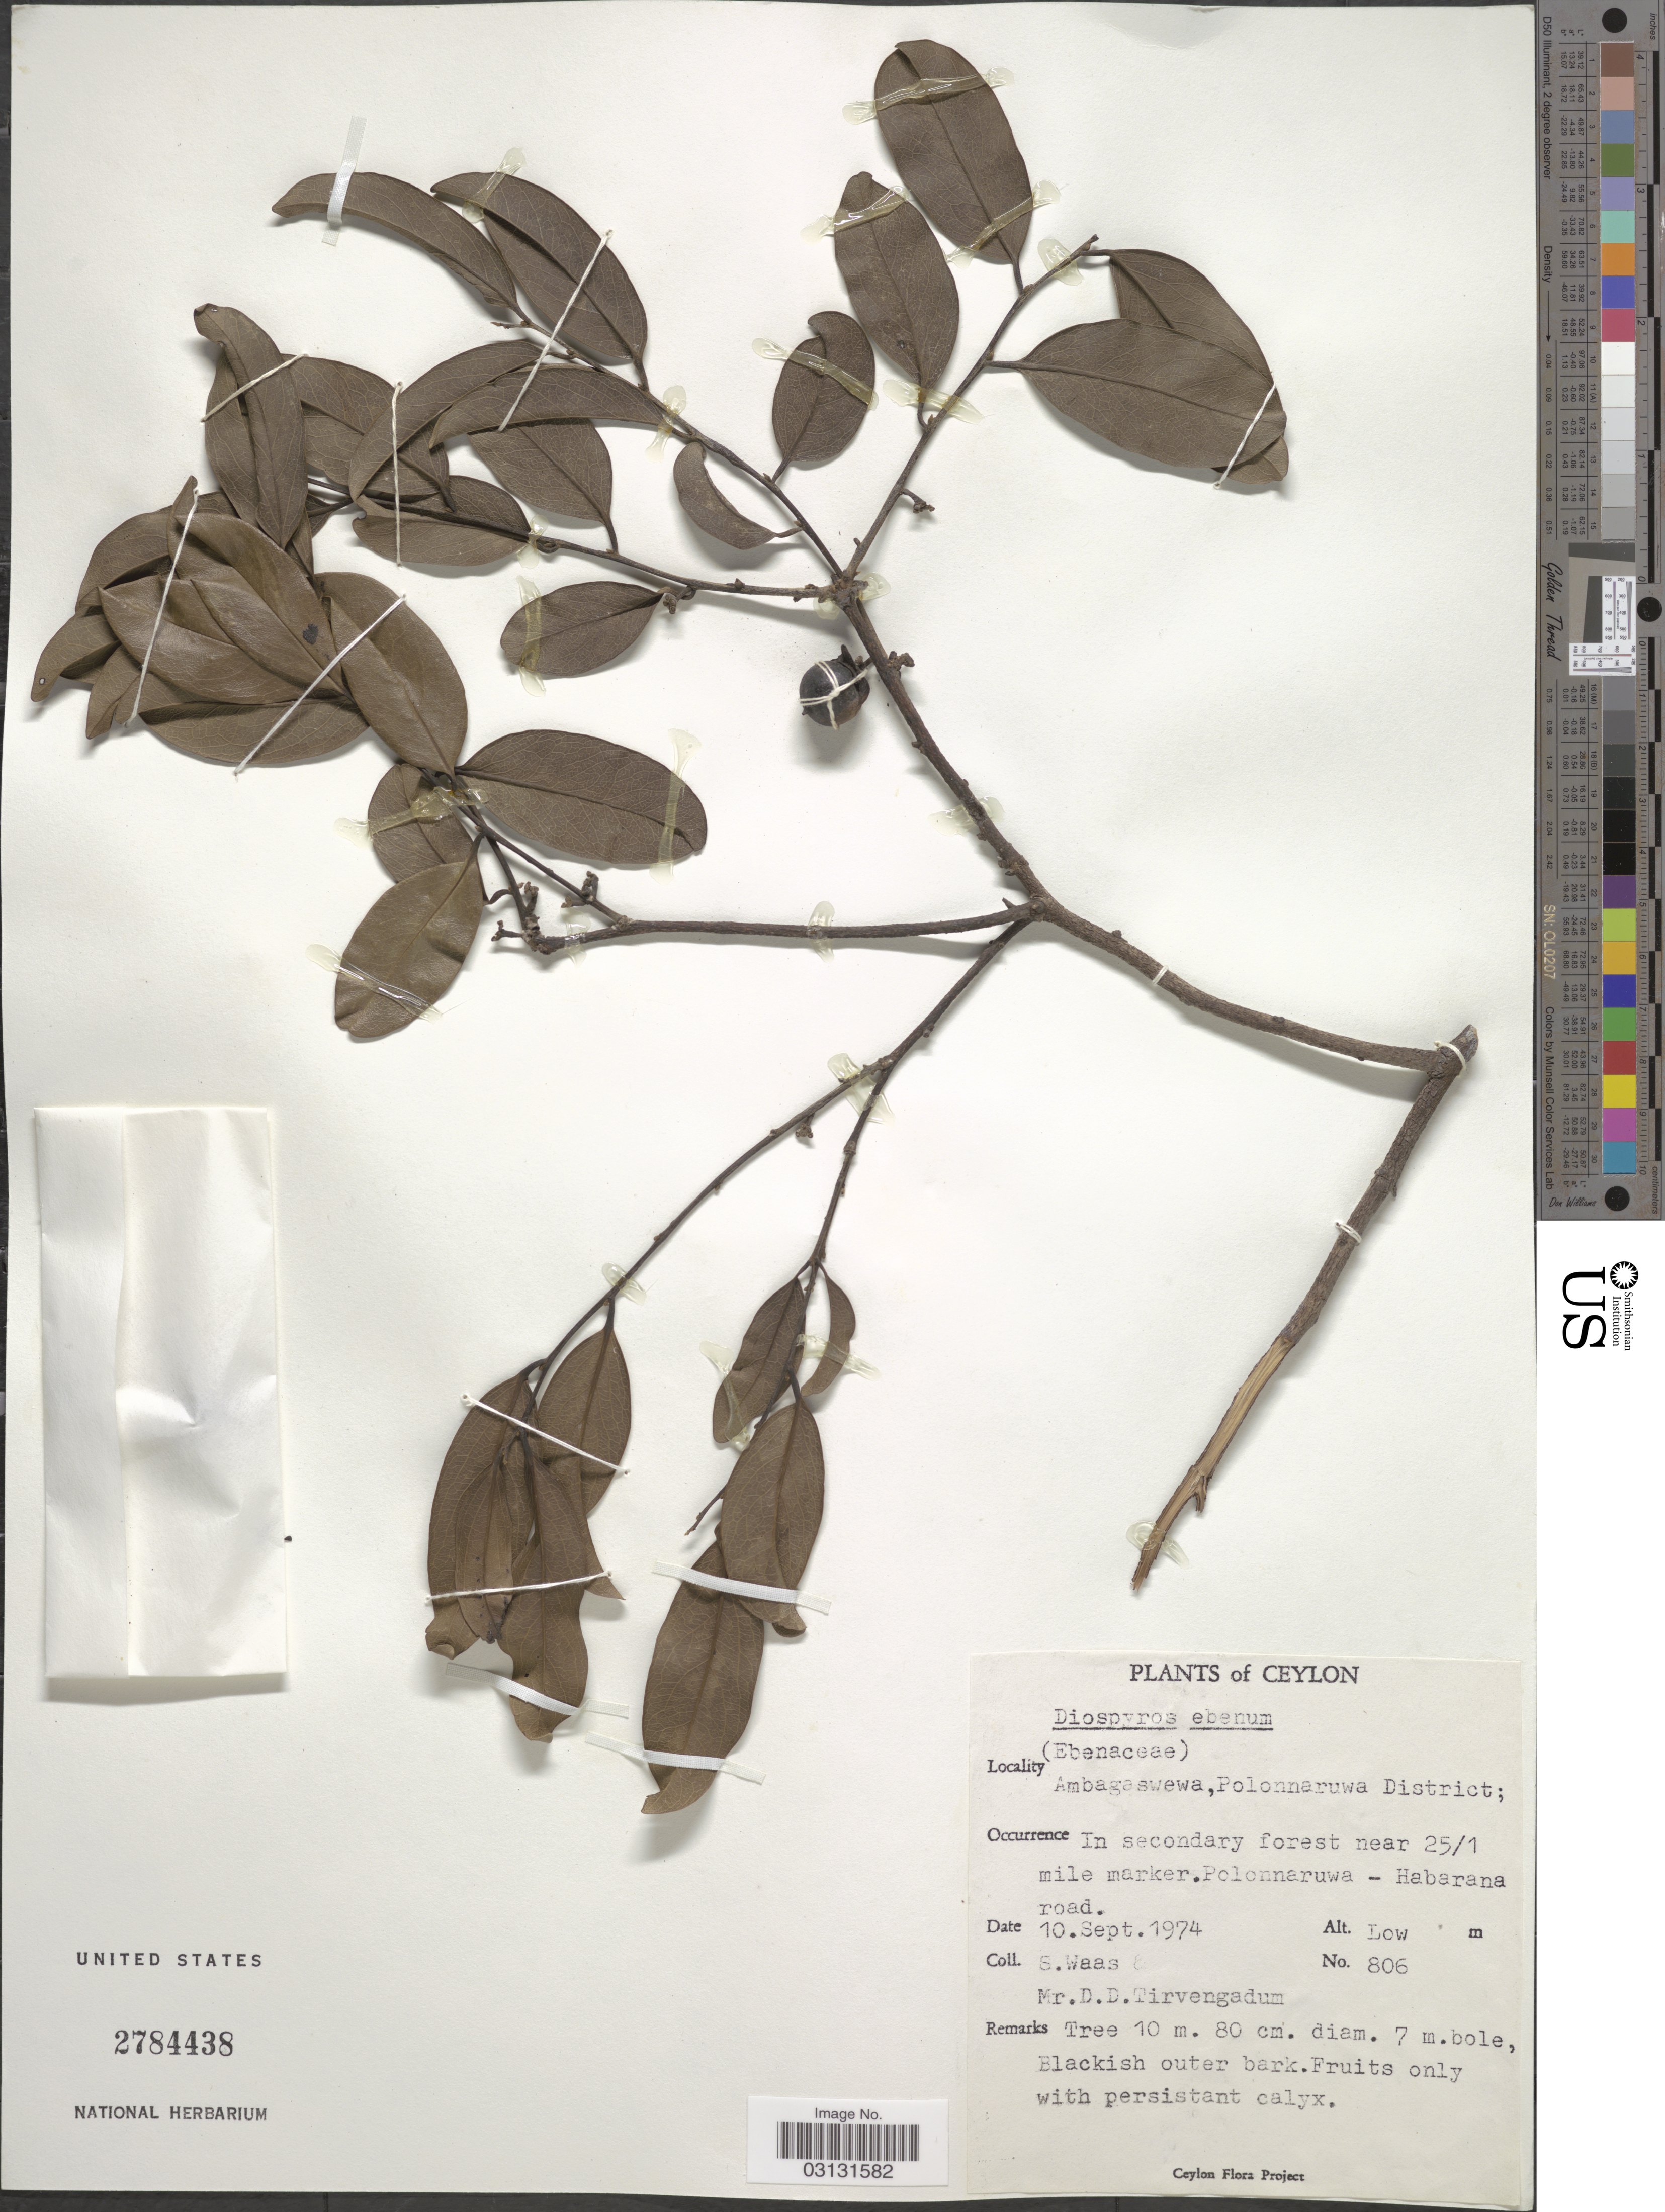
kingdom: Plantae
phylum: Tracheophyta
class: Magnoliopsida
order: Ericales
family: Ebenaceae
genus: Diospyros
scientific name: Diospyros ebenum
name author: J. Koenig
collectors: S. Waas & D. Tirvengadum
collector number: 806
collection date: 1974-09-10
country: Sri Lanka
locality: Ceylon. Ambagaswewa, Polonnaruwa District. In secondary forest near 25/1 mile marker. Polonnaruwa-Habarana road.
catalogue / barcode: US 2784438